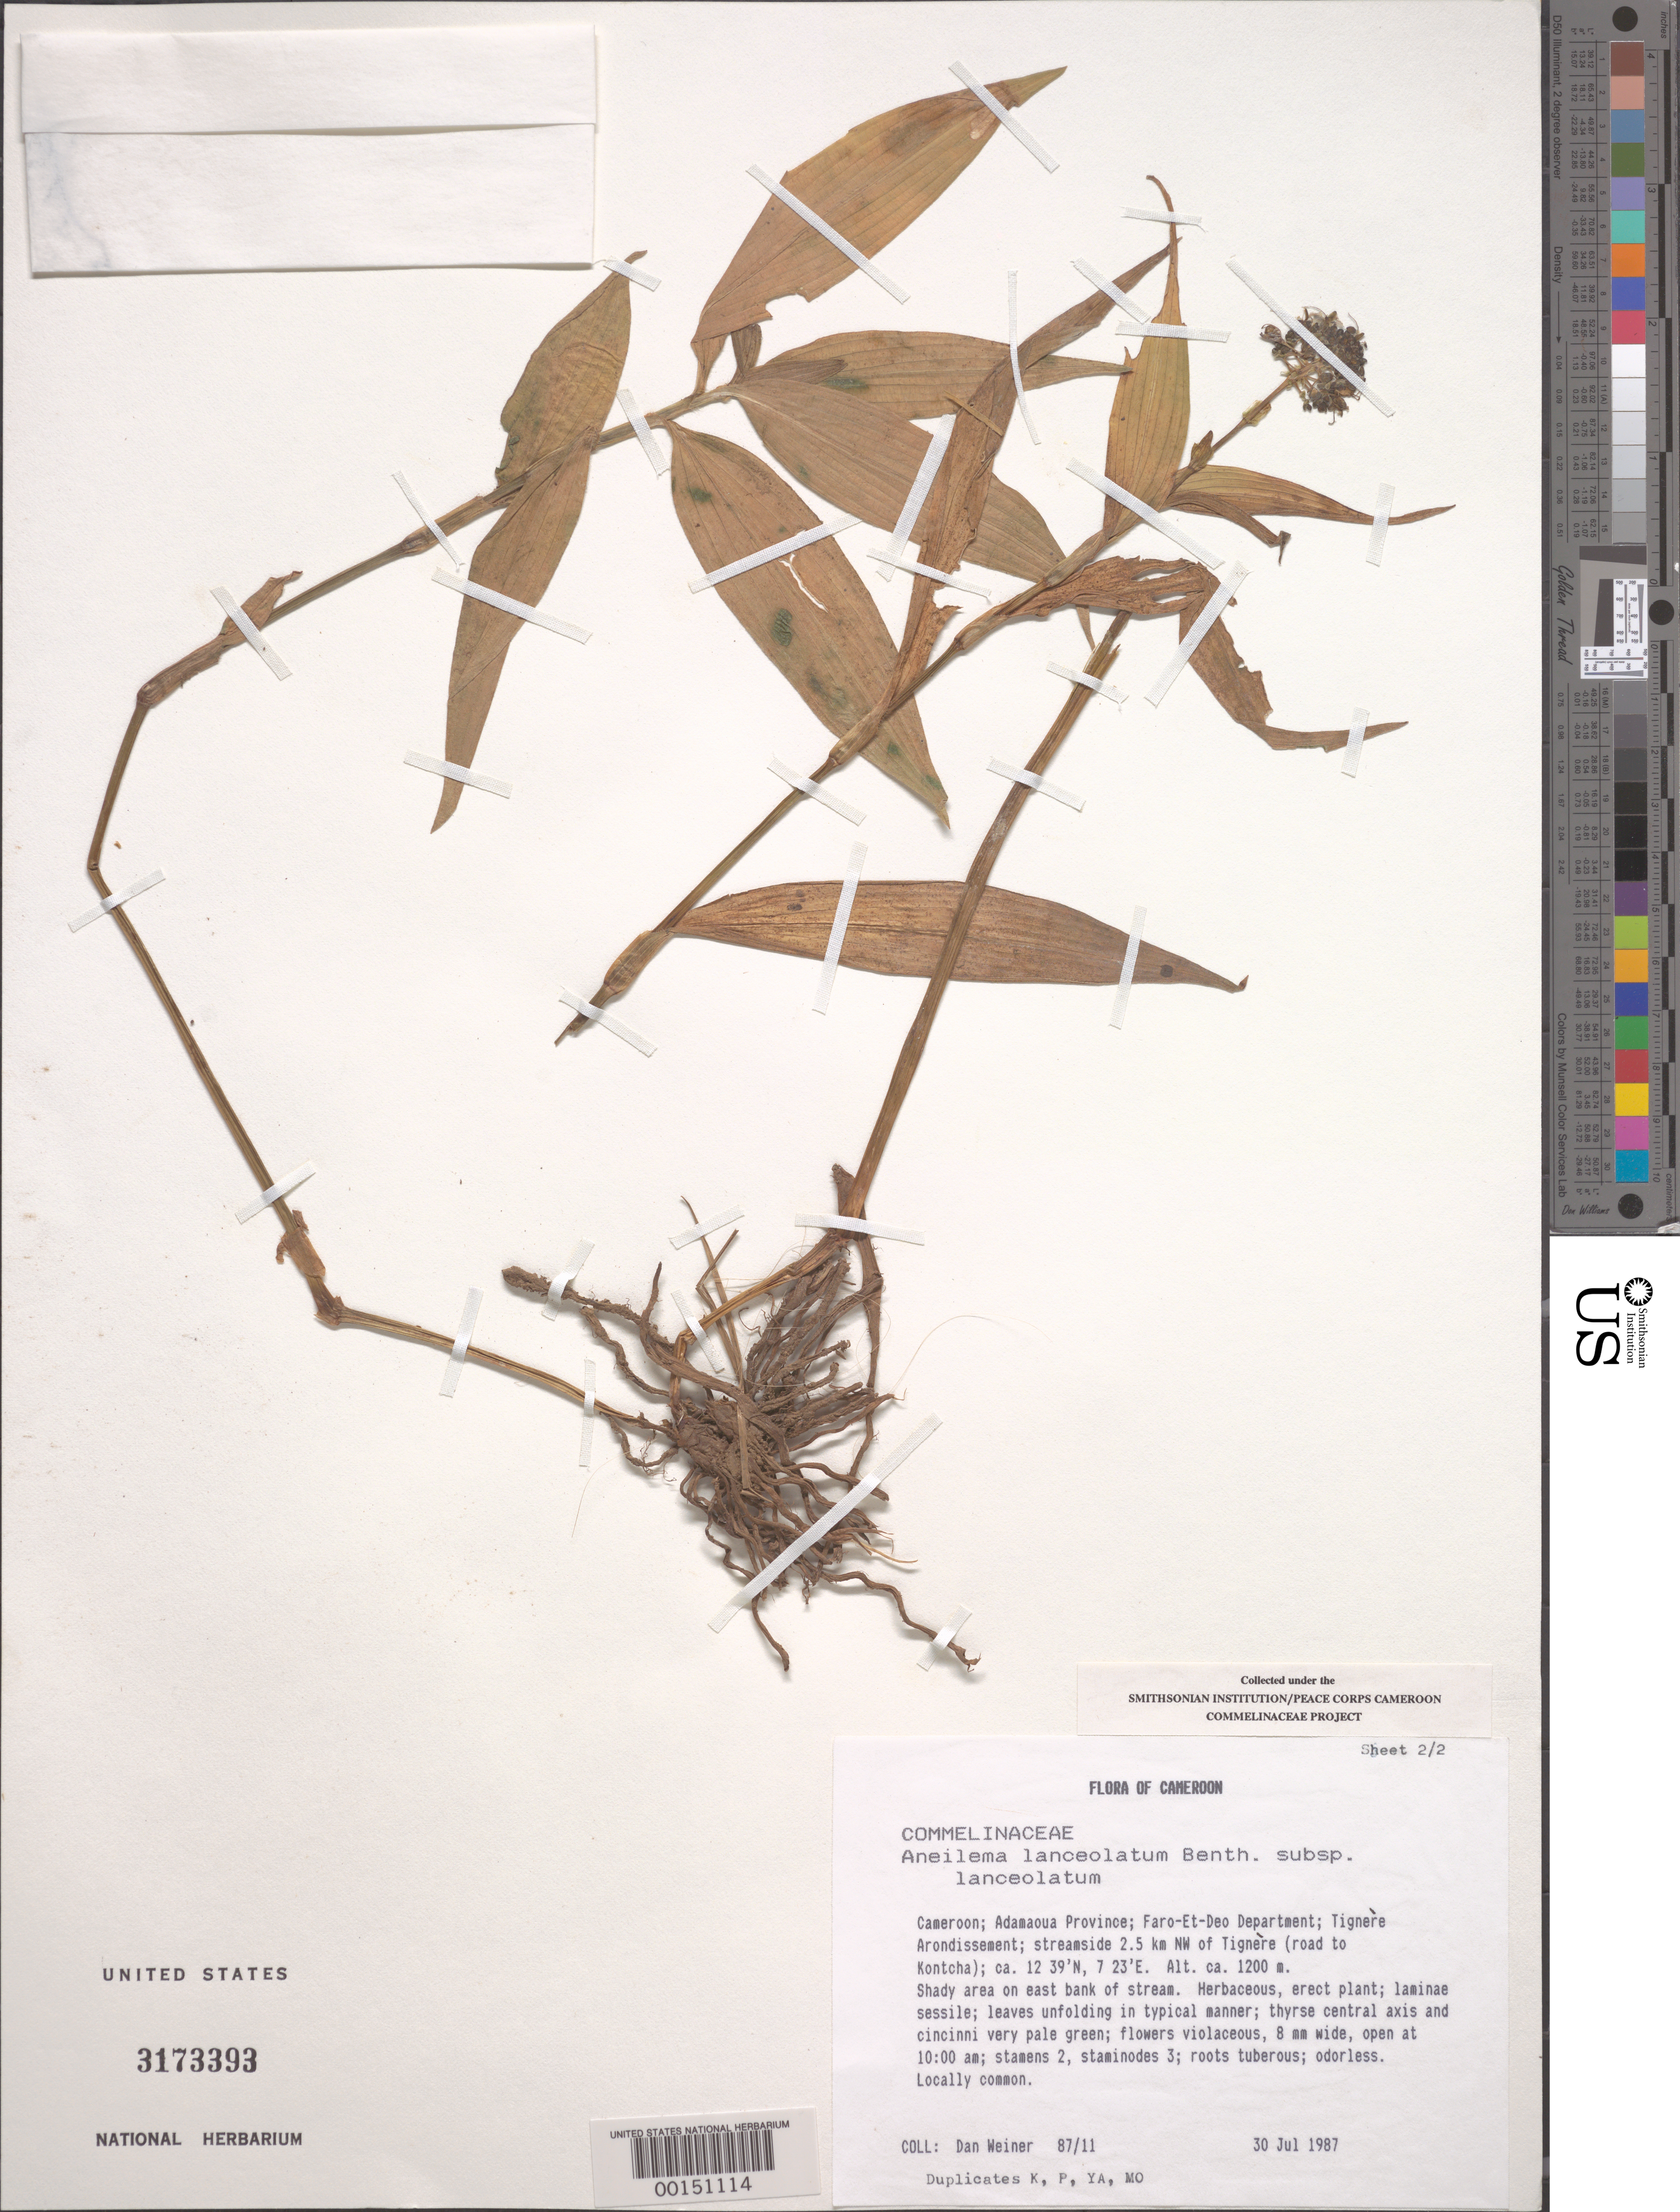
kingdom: Plantae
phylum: Tracheophyta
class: Liliopsida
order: Commelinales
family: Commelinaceae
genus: Aneilema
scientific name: Aneilema lanceolatum subsp. lanceolatum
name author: Benth.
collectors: D. Weiner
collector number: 87/11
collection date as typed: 30 Jul 1987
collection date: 1987-07-30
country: Cameroon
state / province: Adamawa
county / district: Faro-deo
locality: Tignere arondissement, streamside 2.5 km nw of tignere, road to kontcha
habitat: East bank of stream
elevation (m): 1200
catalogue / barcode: US 3173393